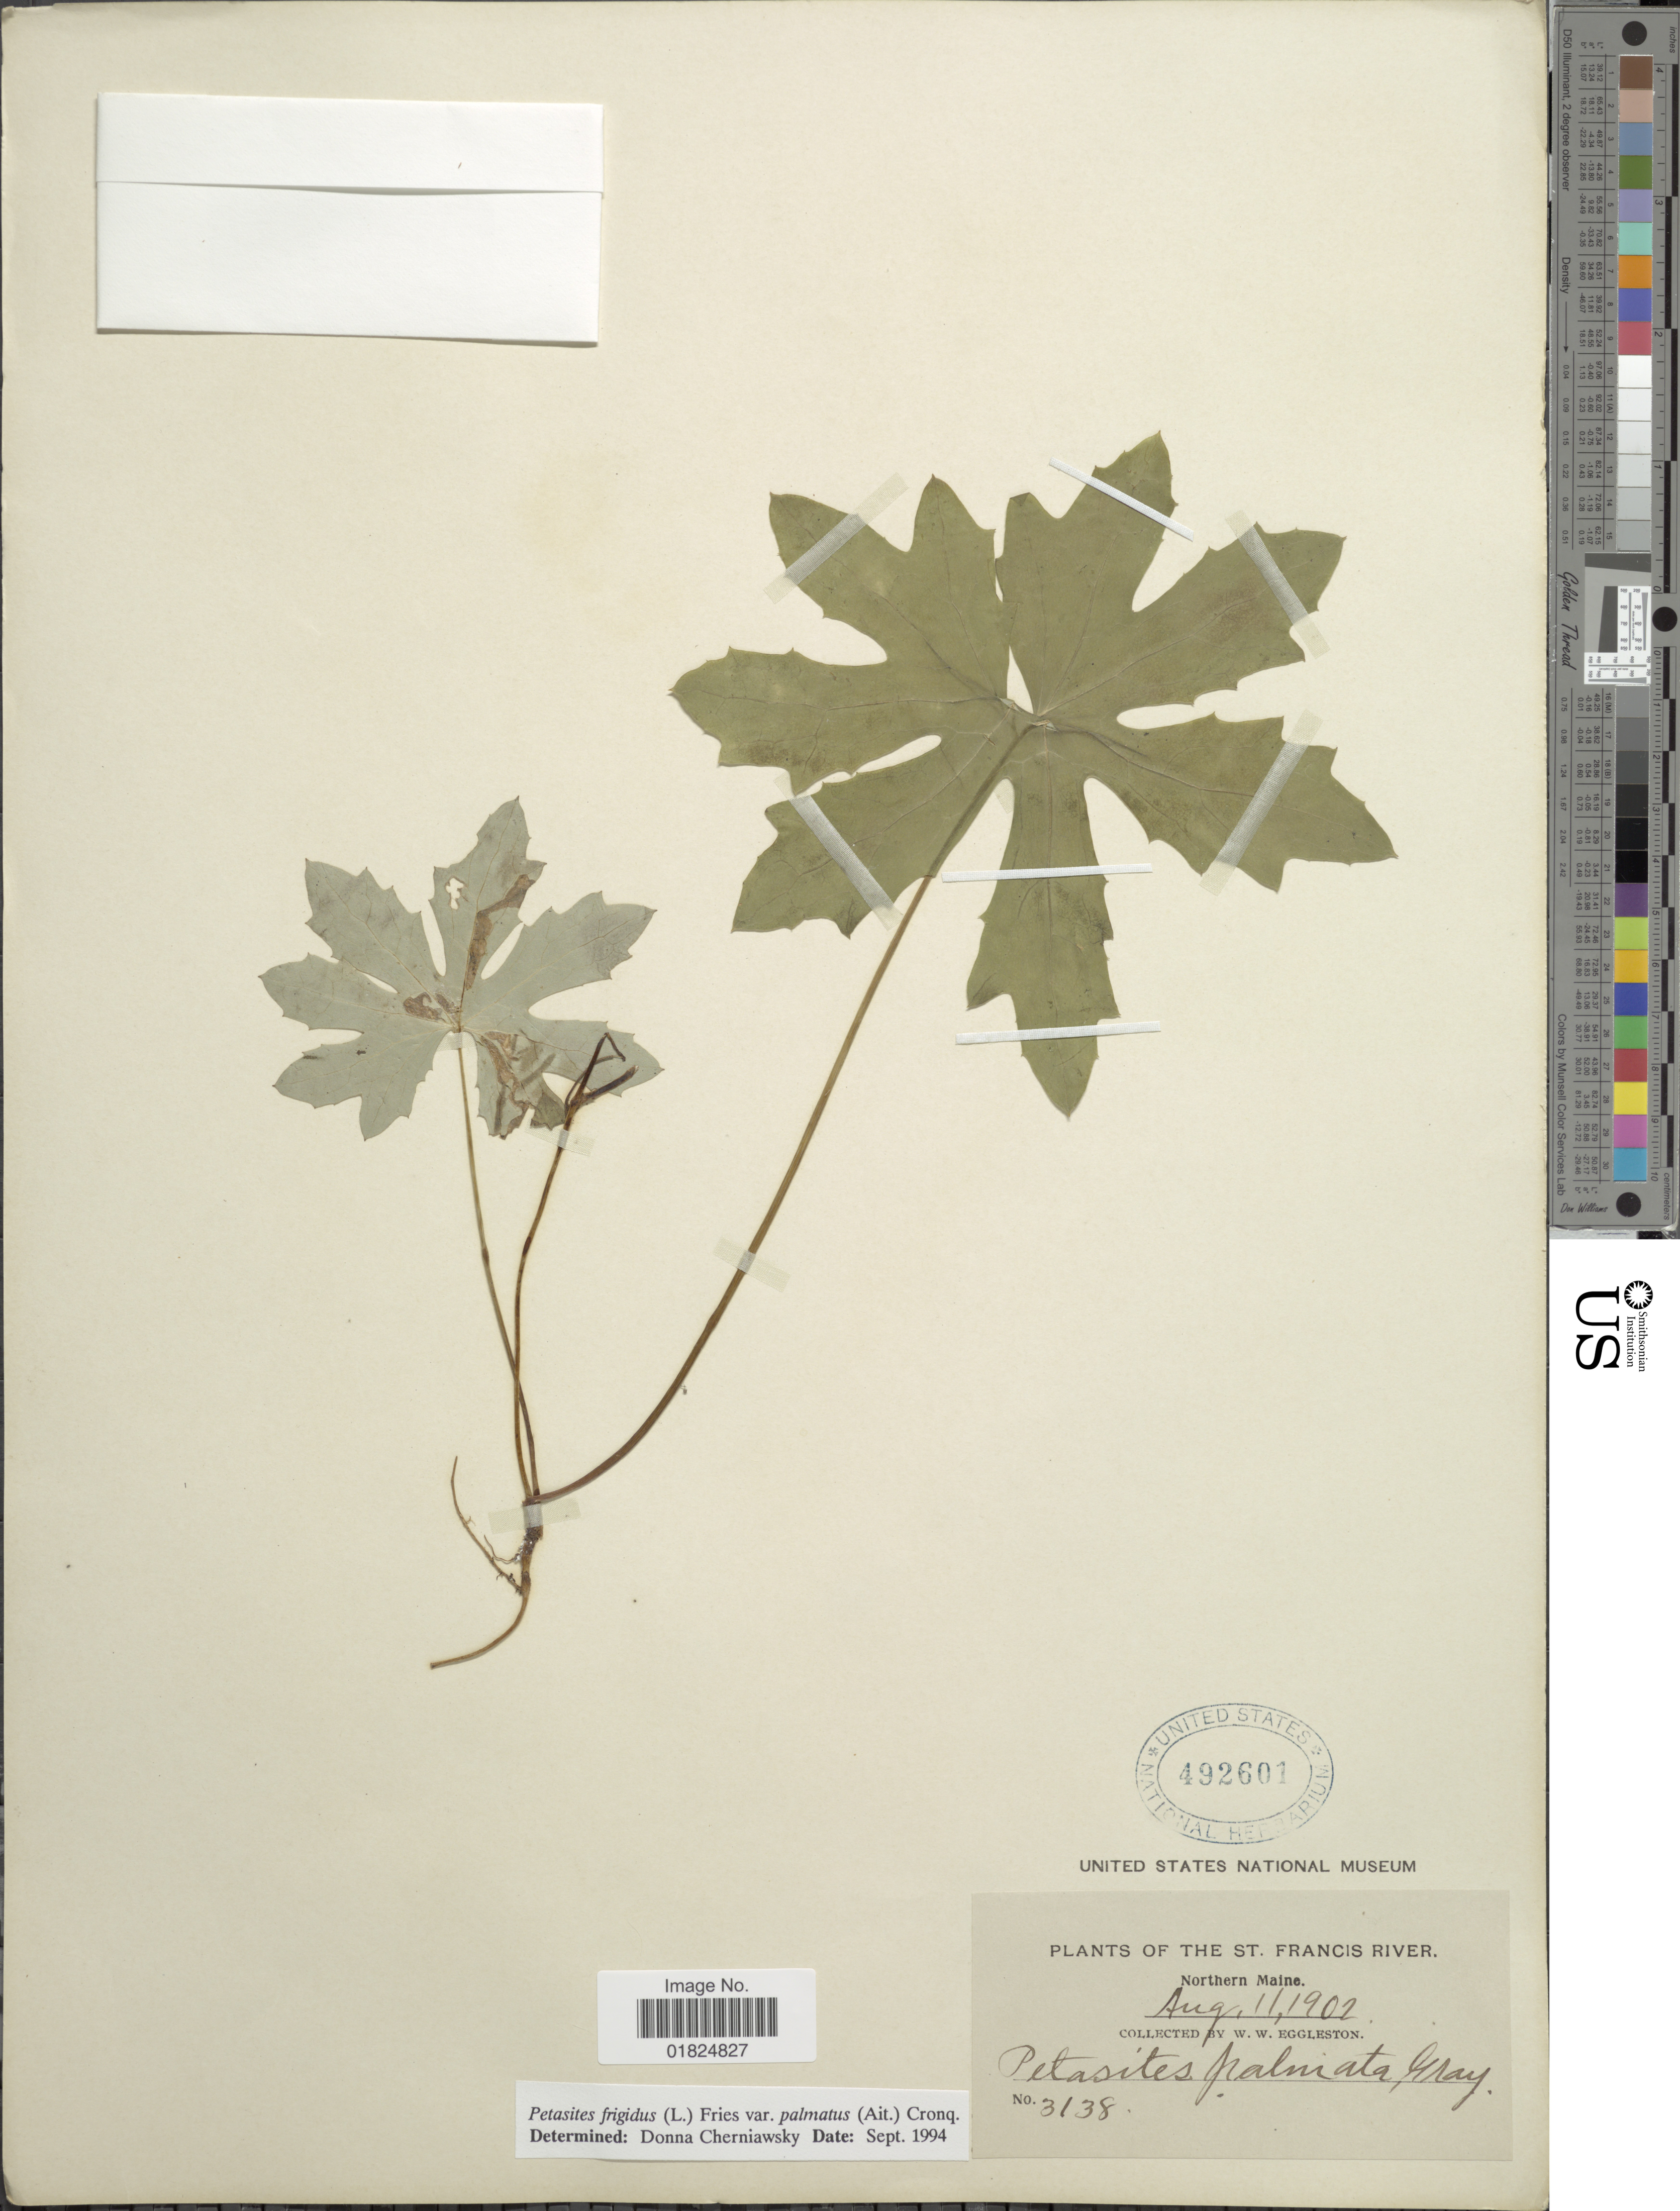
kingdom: Plantae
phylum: Tracheophyta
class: Magnoliopsida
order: Asterales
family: Asteraceae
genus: Petasites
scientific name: Petasites frigidus var. palmatus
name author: (Aiton) Cody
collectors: W. W. Eggleston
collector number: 3138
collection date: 1902-08-11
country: United States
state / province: Maine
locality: St. Francis River. Northern Maine.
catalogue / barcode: US 492601